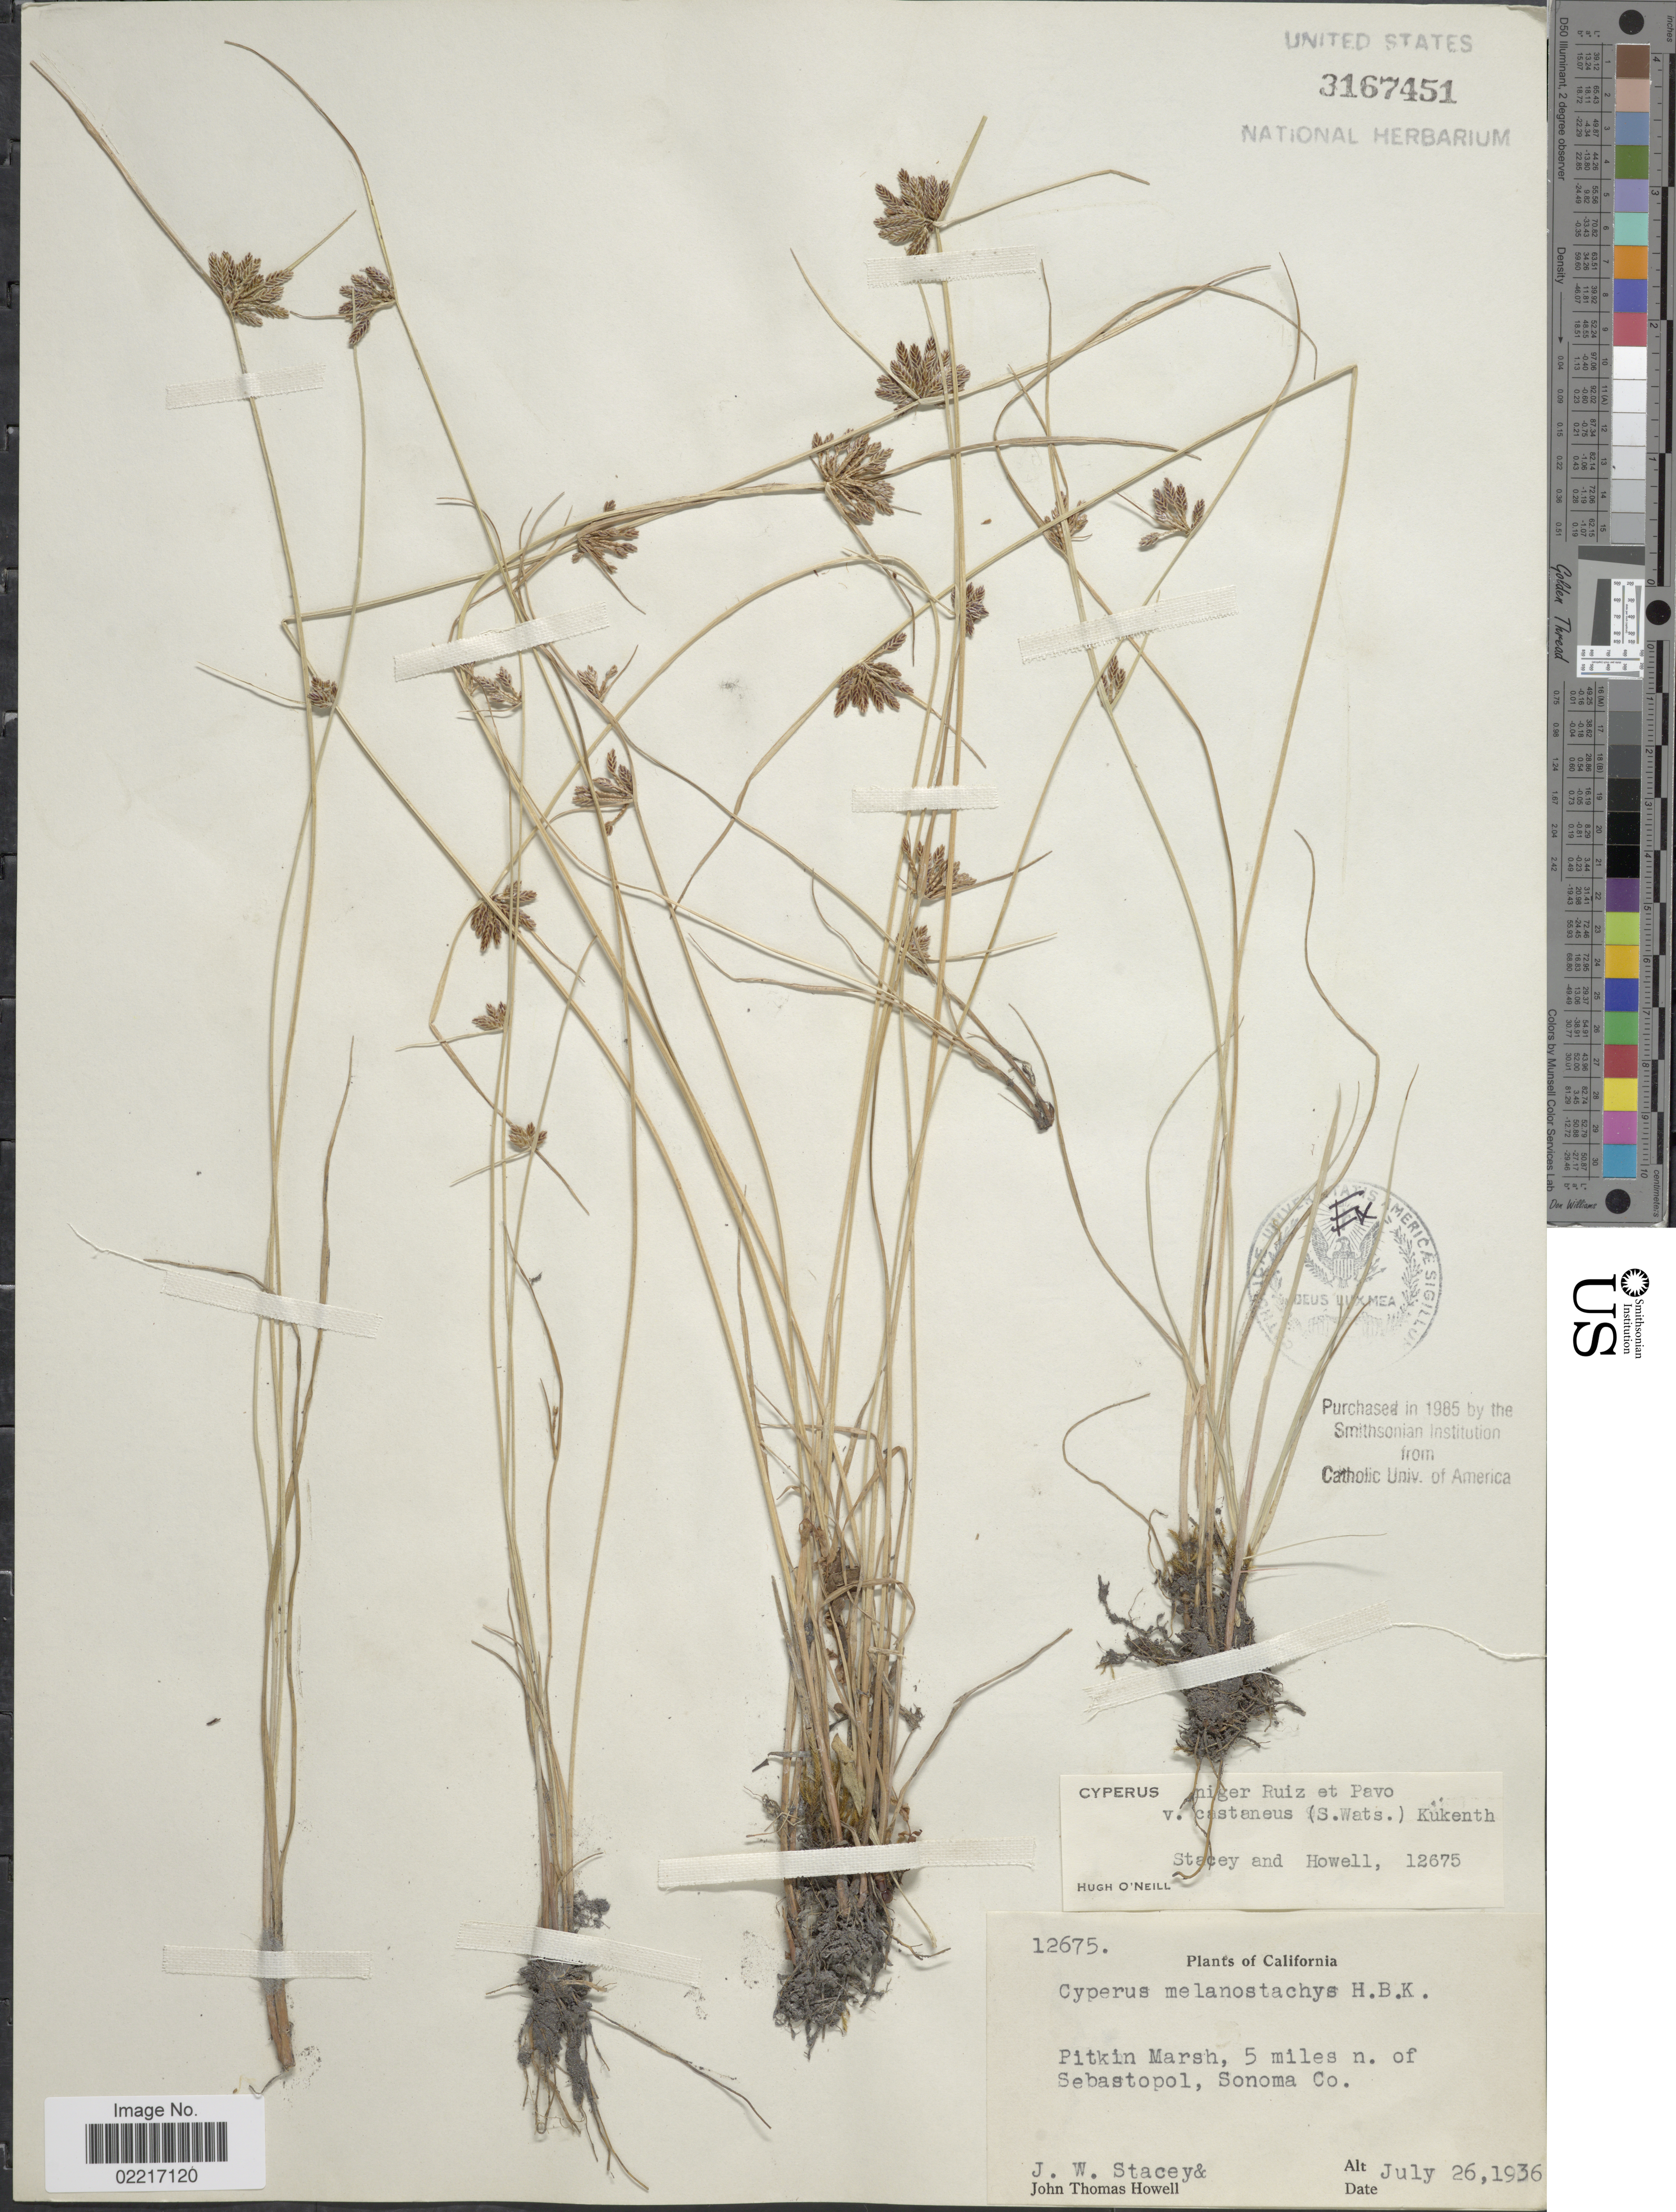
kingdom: Plantae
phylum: Tracheophyta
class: Liliopsida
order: Poales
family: Cyperaceae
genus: Cyperus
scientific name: Cyperus niger var. castaneus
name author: (S. Watson) Kük.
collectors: J. W. Stacey & J. T. Howell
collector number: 12675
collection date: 1936-07-26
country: United States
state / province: California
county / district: Sonoma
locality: Pitkin Marsh, 5 miles n. of Sebastopol, Sonoma Co.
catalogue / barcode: US 3167451